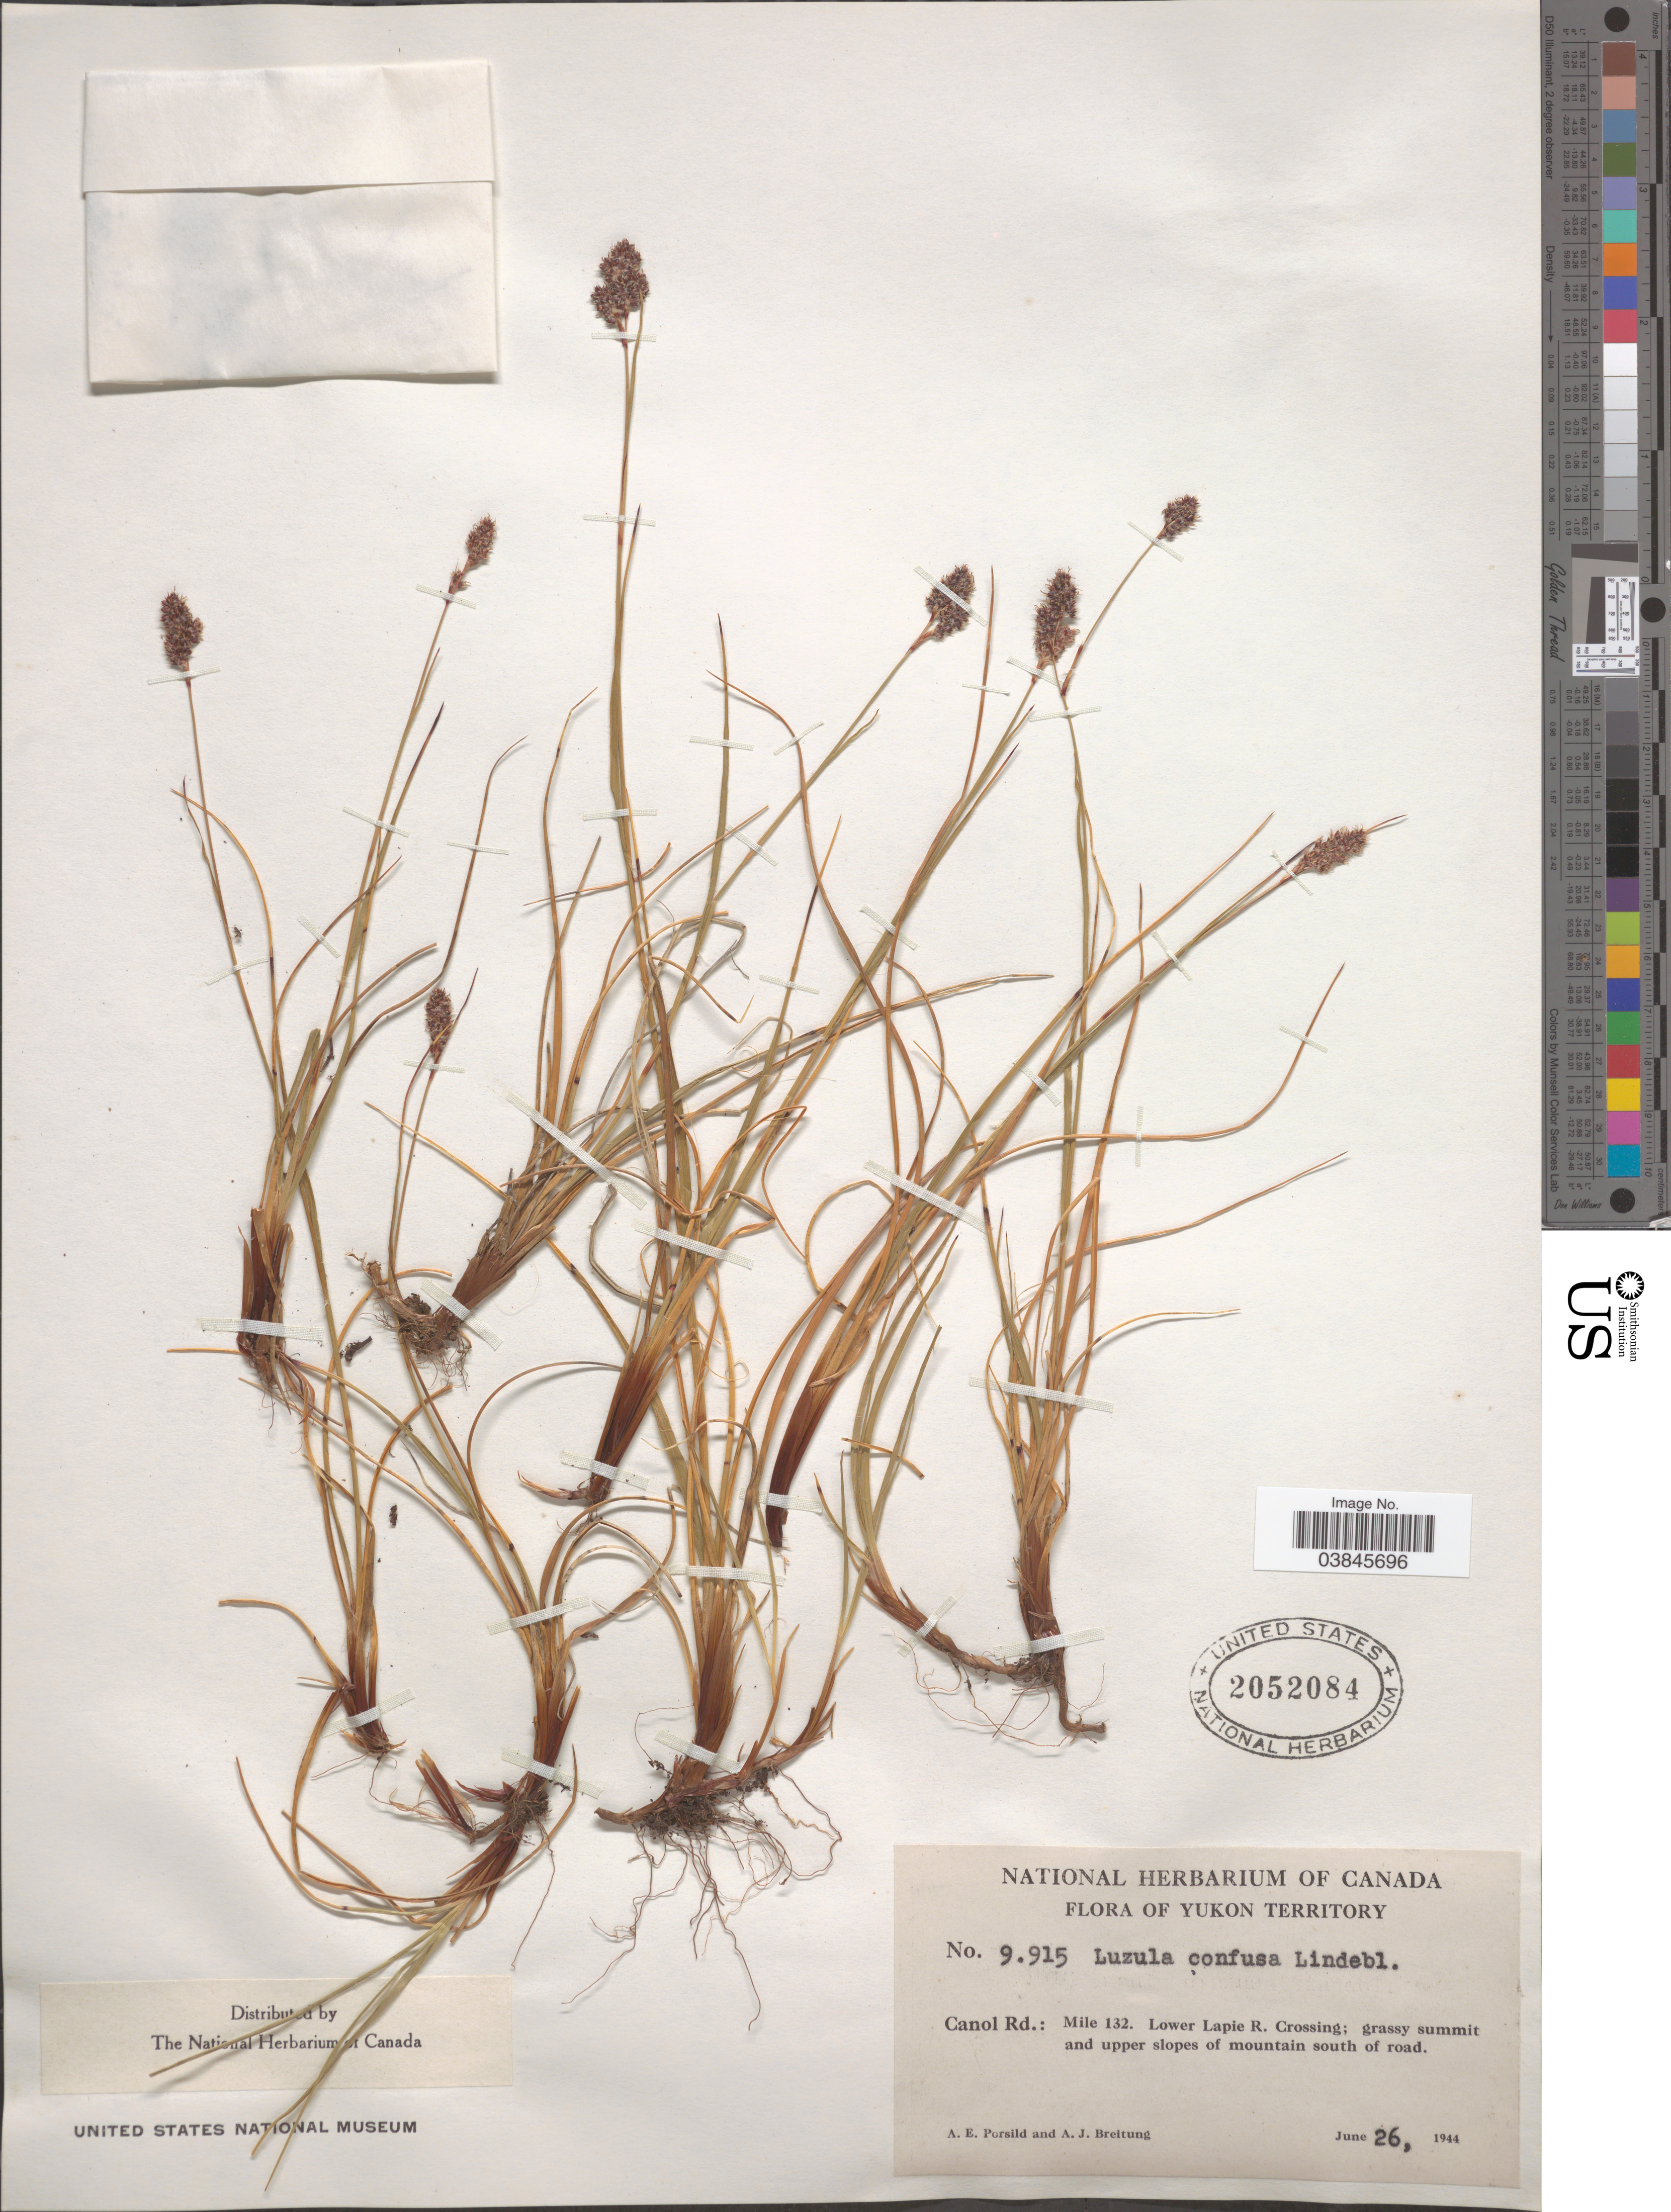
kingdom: Plantae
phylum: Tracheophyta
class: Liliopsida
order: Poales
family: Juncaceae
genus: Luzula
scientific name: Luzula confusa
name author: Lindeb.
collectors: A. E. Porsild & A. Breitung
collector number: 9915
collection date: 1944-06-26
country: Canada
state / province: Yukon Territory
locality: Canol Rd.: Mile 132. Lower Lapie R. Crossing: grassy summit and upper slopes of mountain south of road.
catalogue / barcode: US 2052084